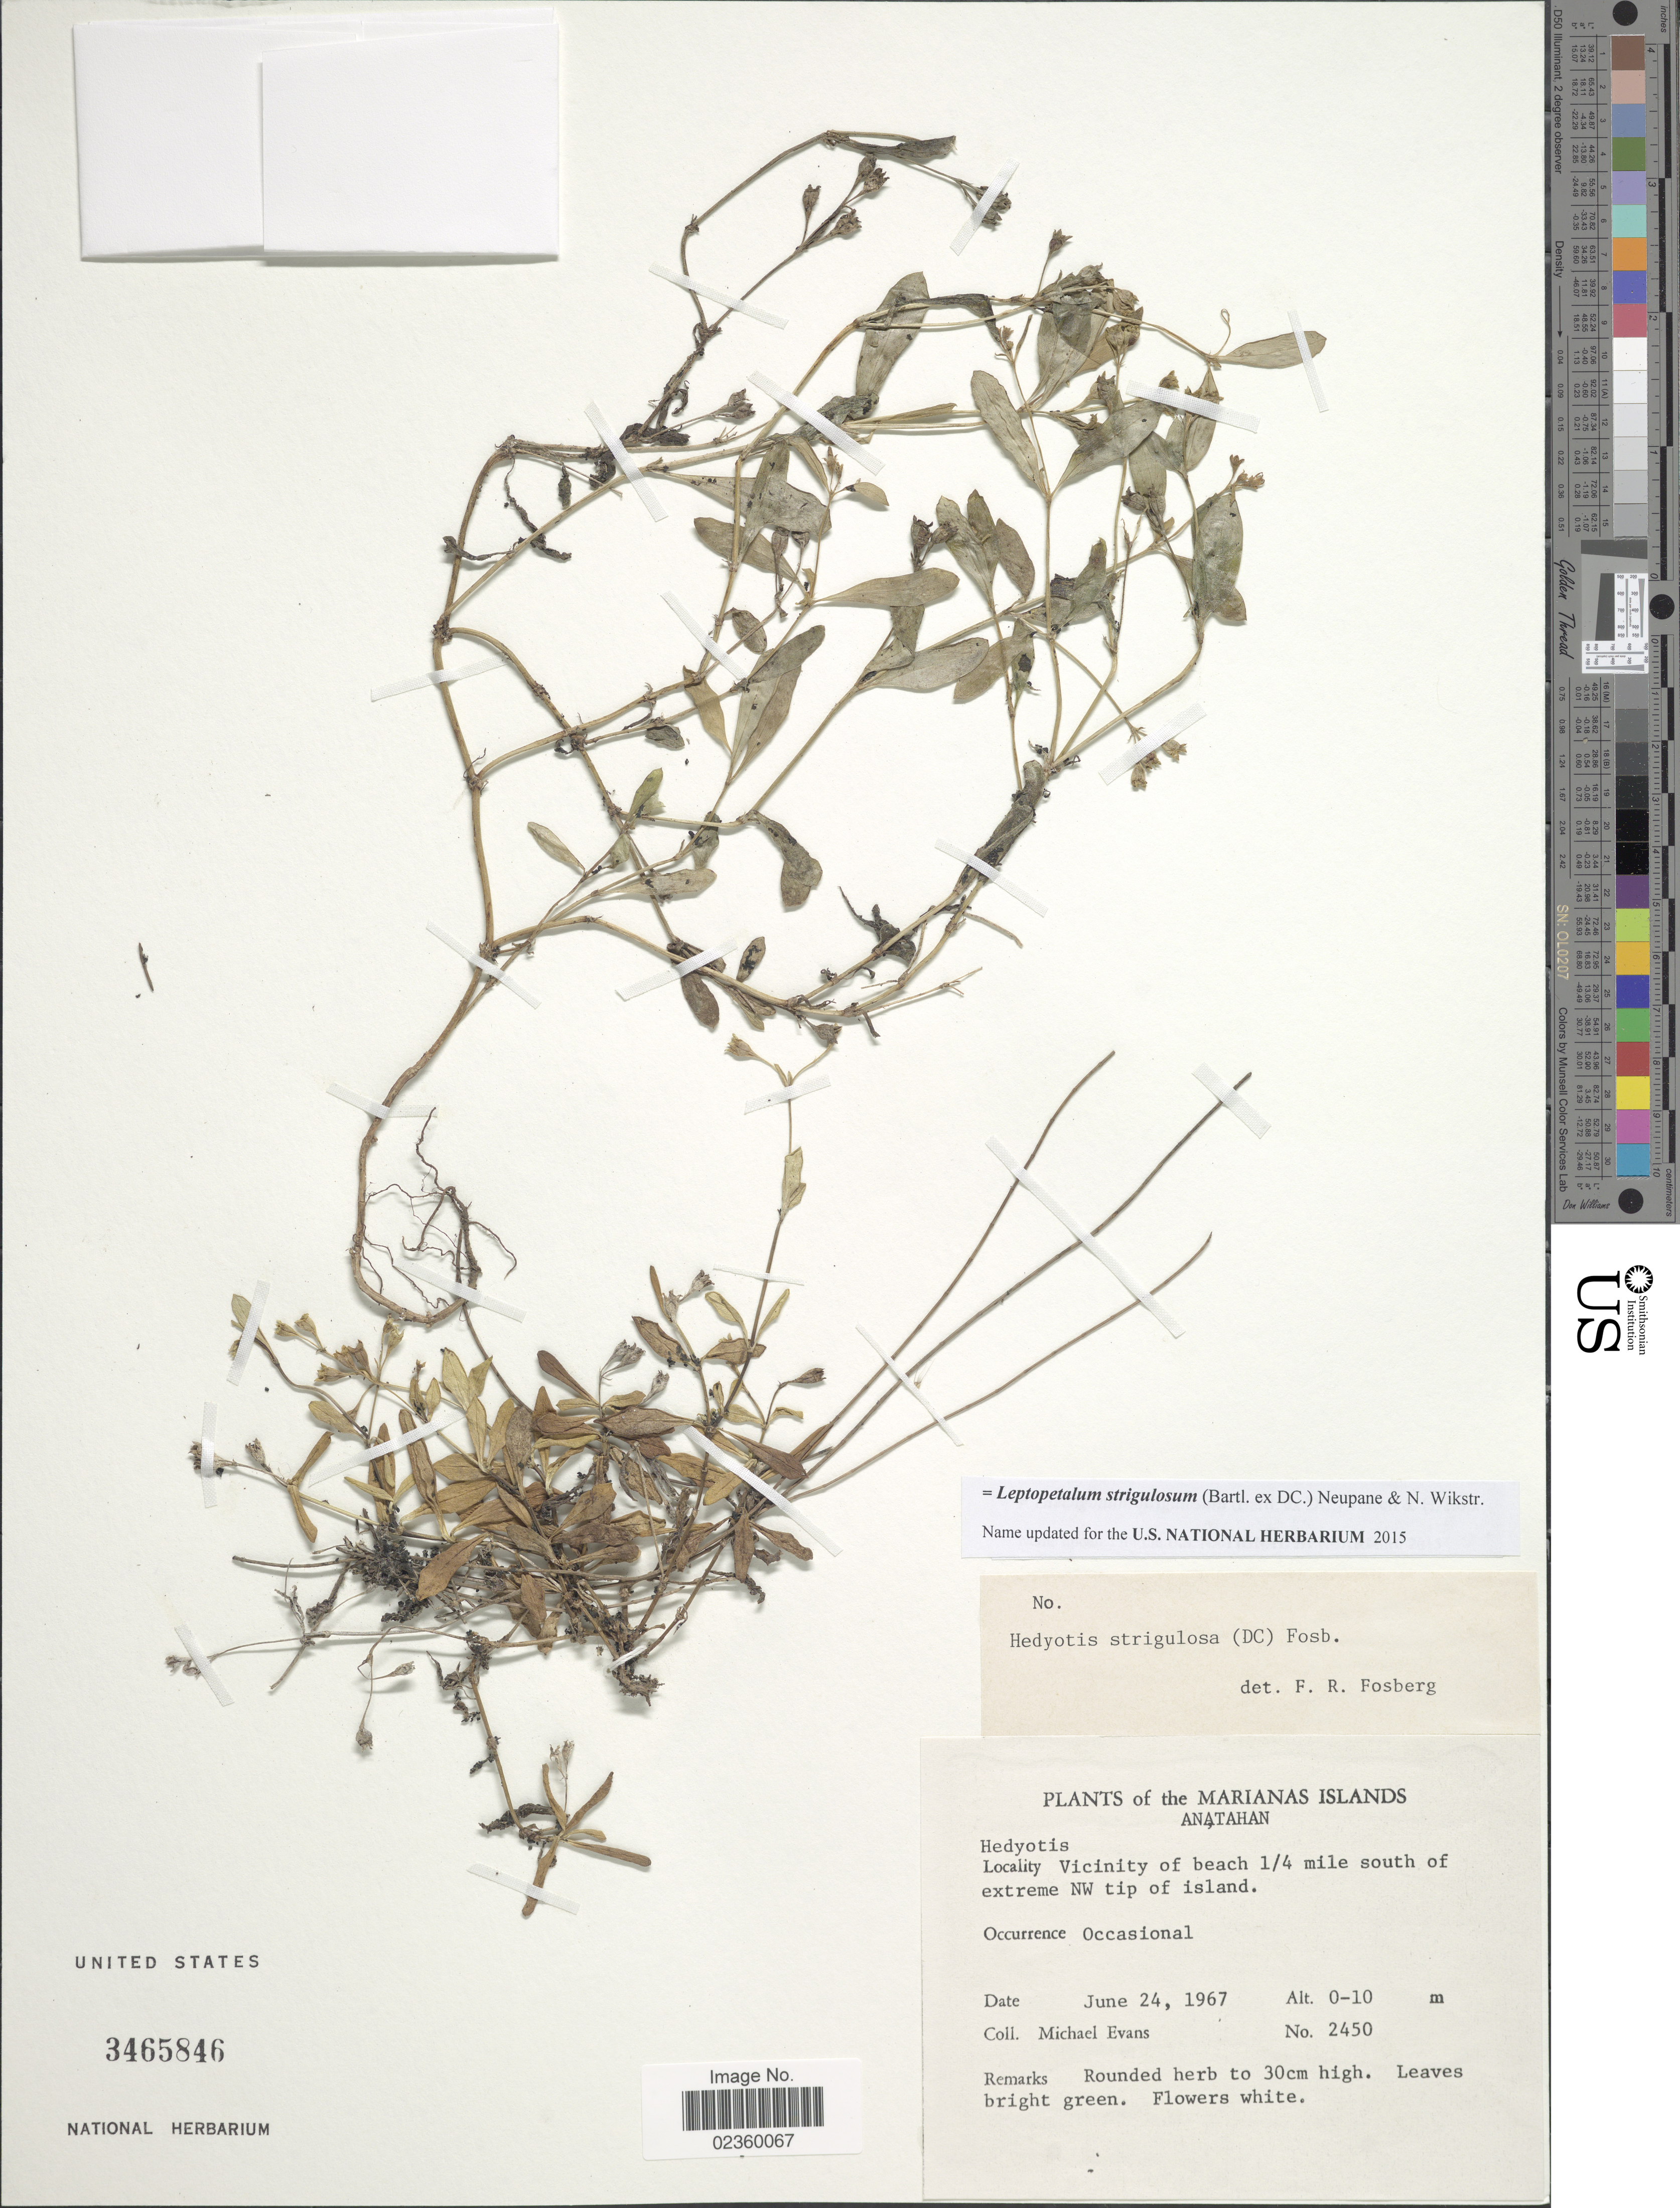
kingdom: Plantae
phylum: Tracheophyta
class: Magnoliopsida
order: Gentianales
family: Rubiaceae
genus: Leptopetalum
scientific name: Leptopetalum strigulosum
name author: (Bartl. ex DC.) Neupane & N. Wikstr.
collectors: M. Evans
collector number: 2450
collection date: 1967-06-24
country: Northern Mariana Islands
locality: The Marianas Islands. Anatahan. Vicinity of beach 1/4 mile south of extreme NW tip of island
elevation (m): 0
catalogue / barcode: US 3465846